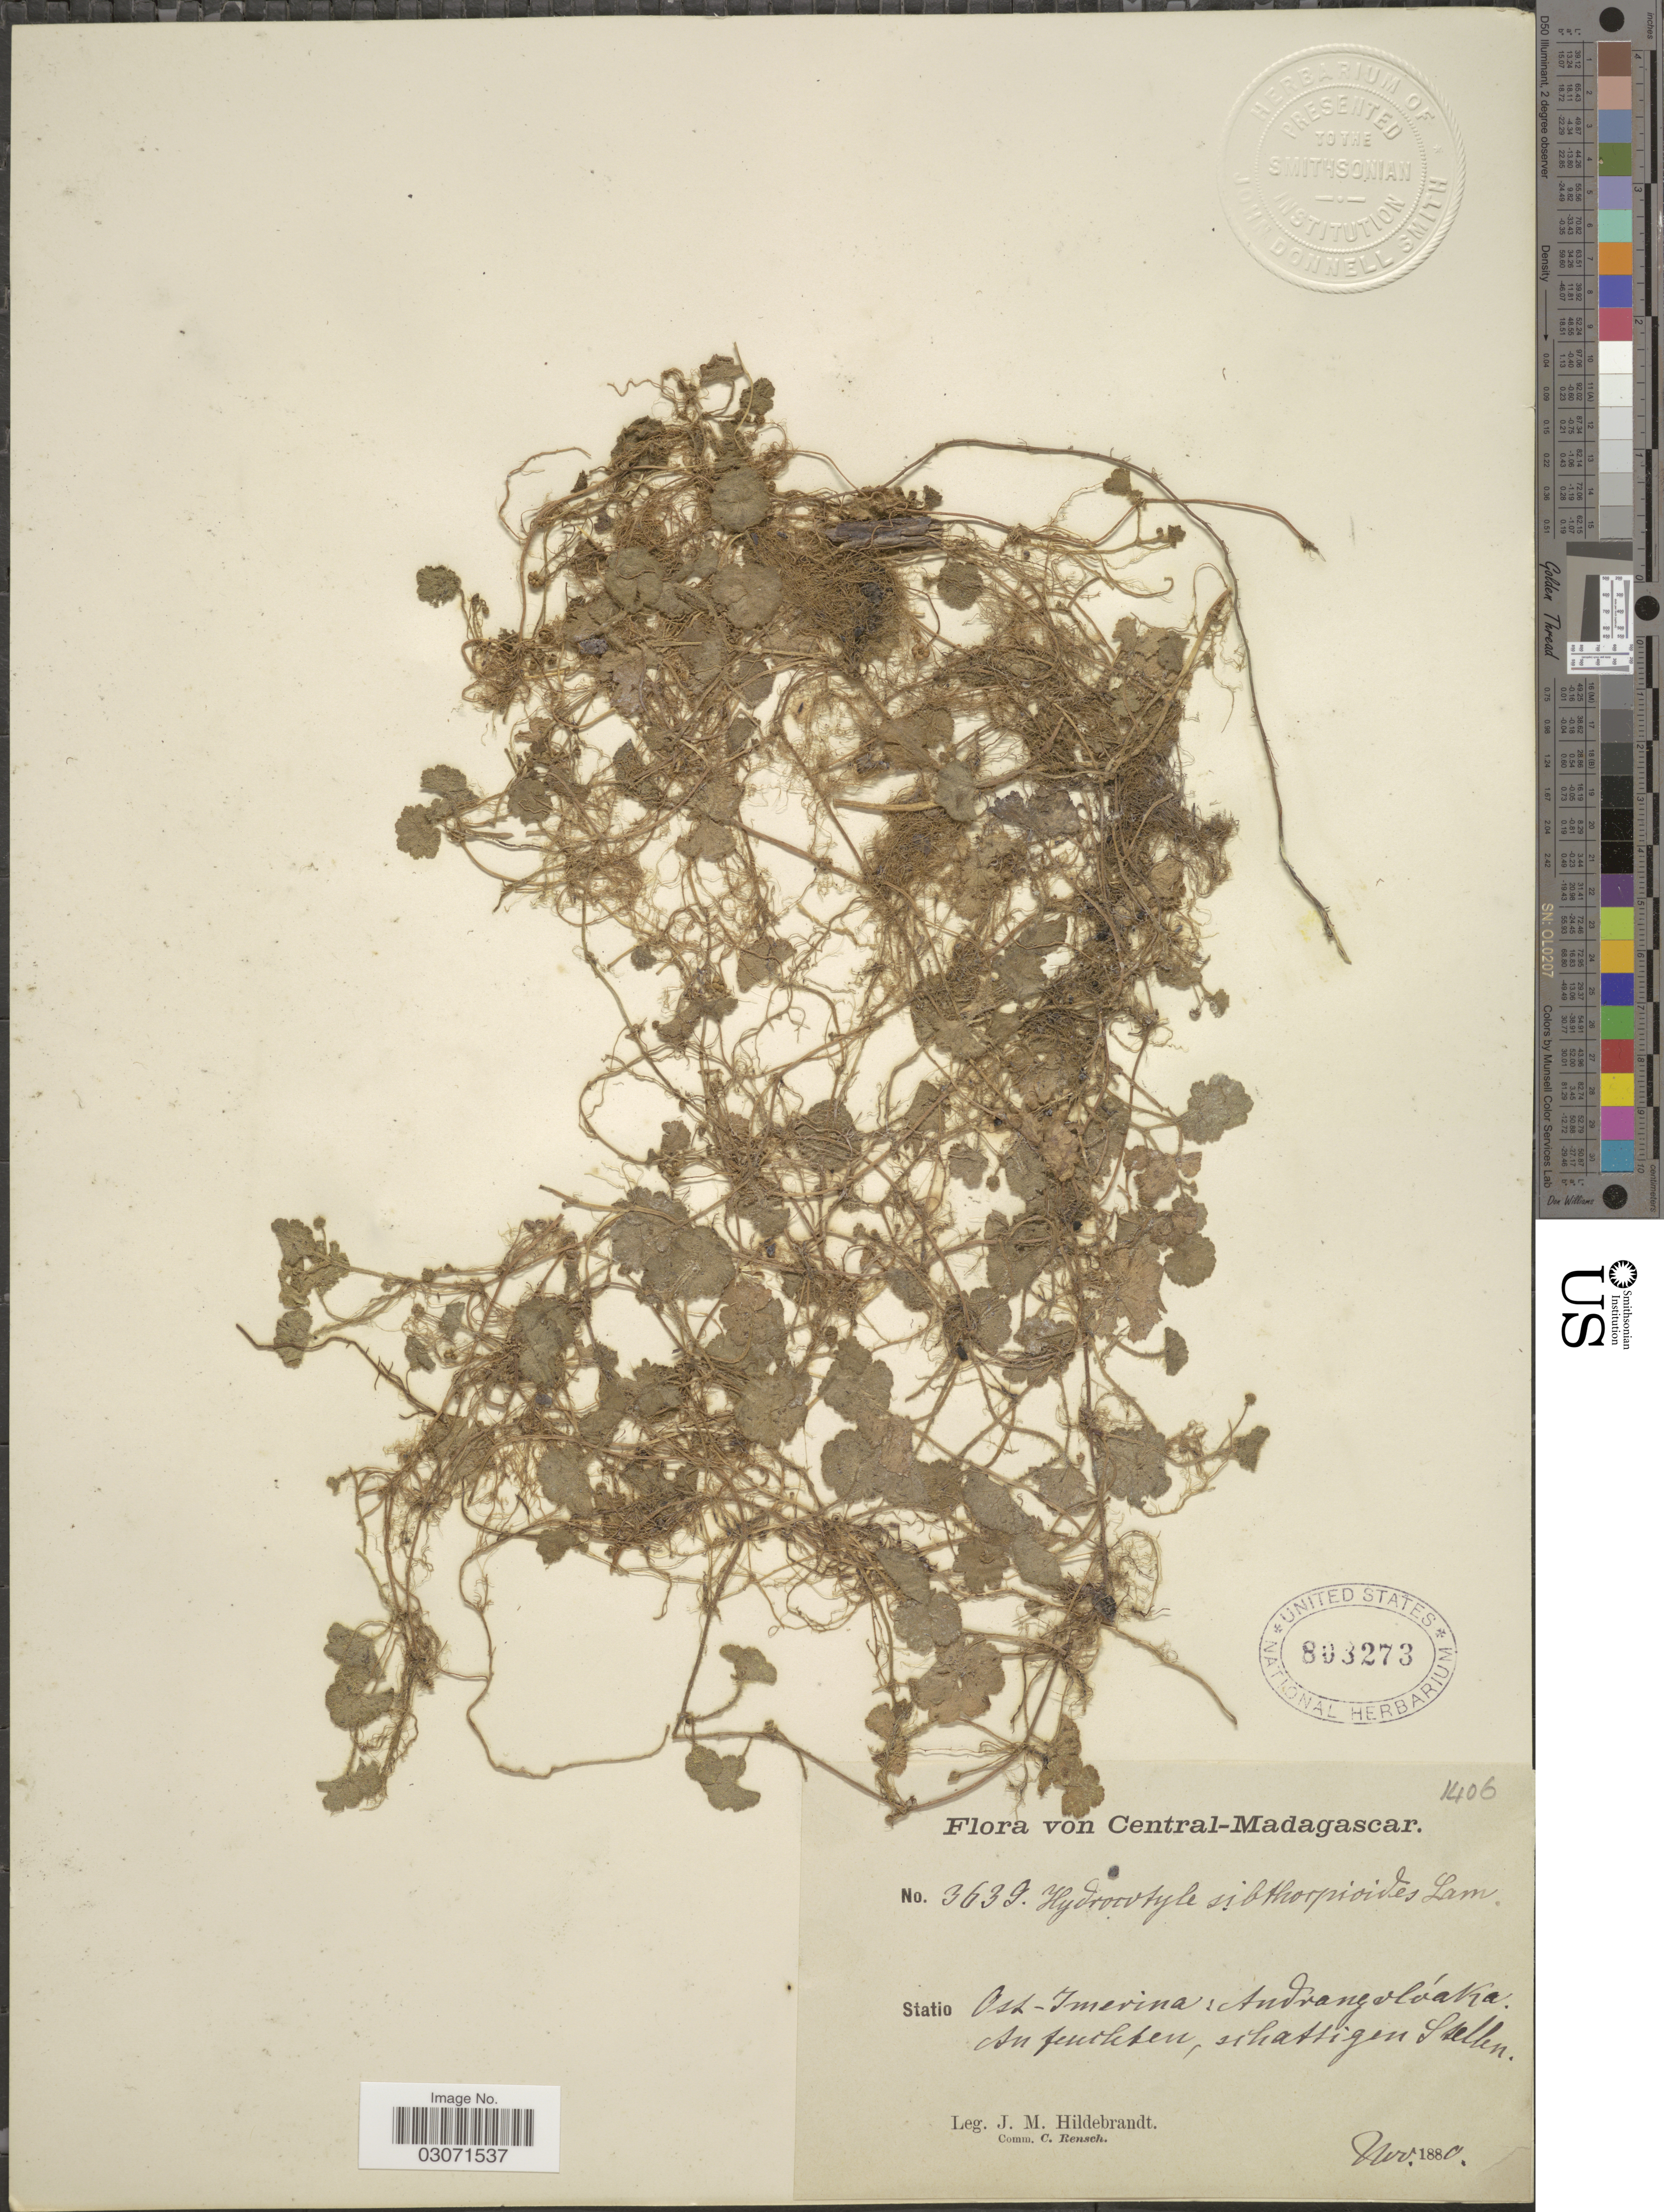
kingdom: Plantae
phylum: Tracheophyta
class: Magnoliopsida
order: Apiales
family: Araliaceae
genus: Hydrocotyle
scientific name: Hydrocotyle sibthorpioides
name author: Lam.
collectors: J. Hildebrandt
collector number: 3639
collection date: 1880-11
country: Madagascar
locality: Central-Madagascar. Statio Ost-Imerina: Andrangoloaka.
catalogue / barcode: US 803273